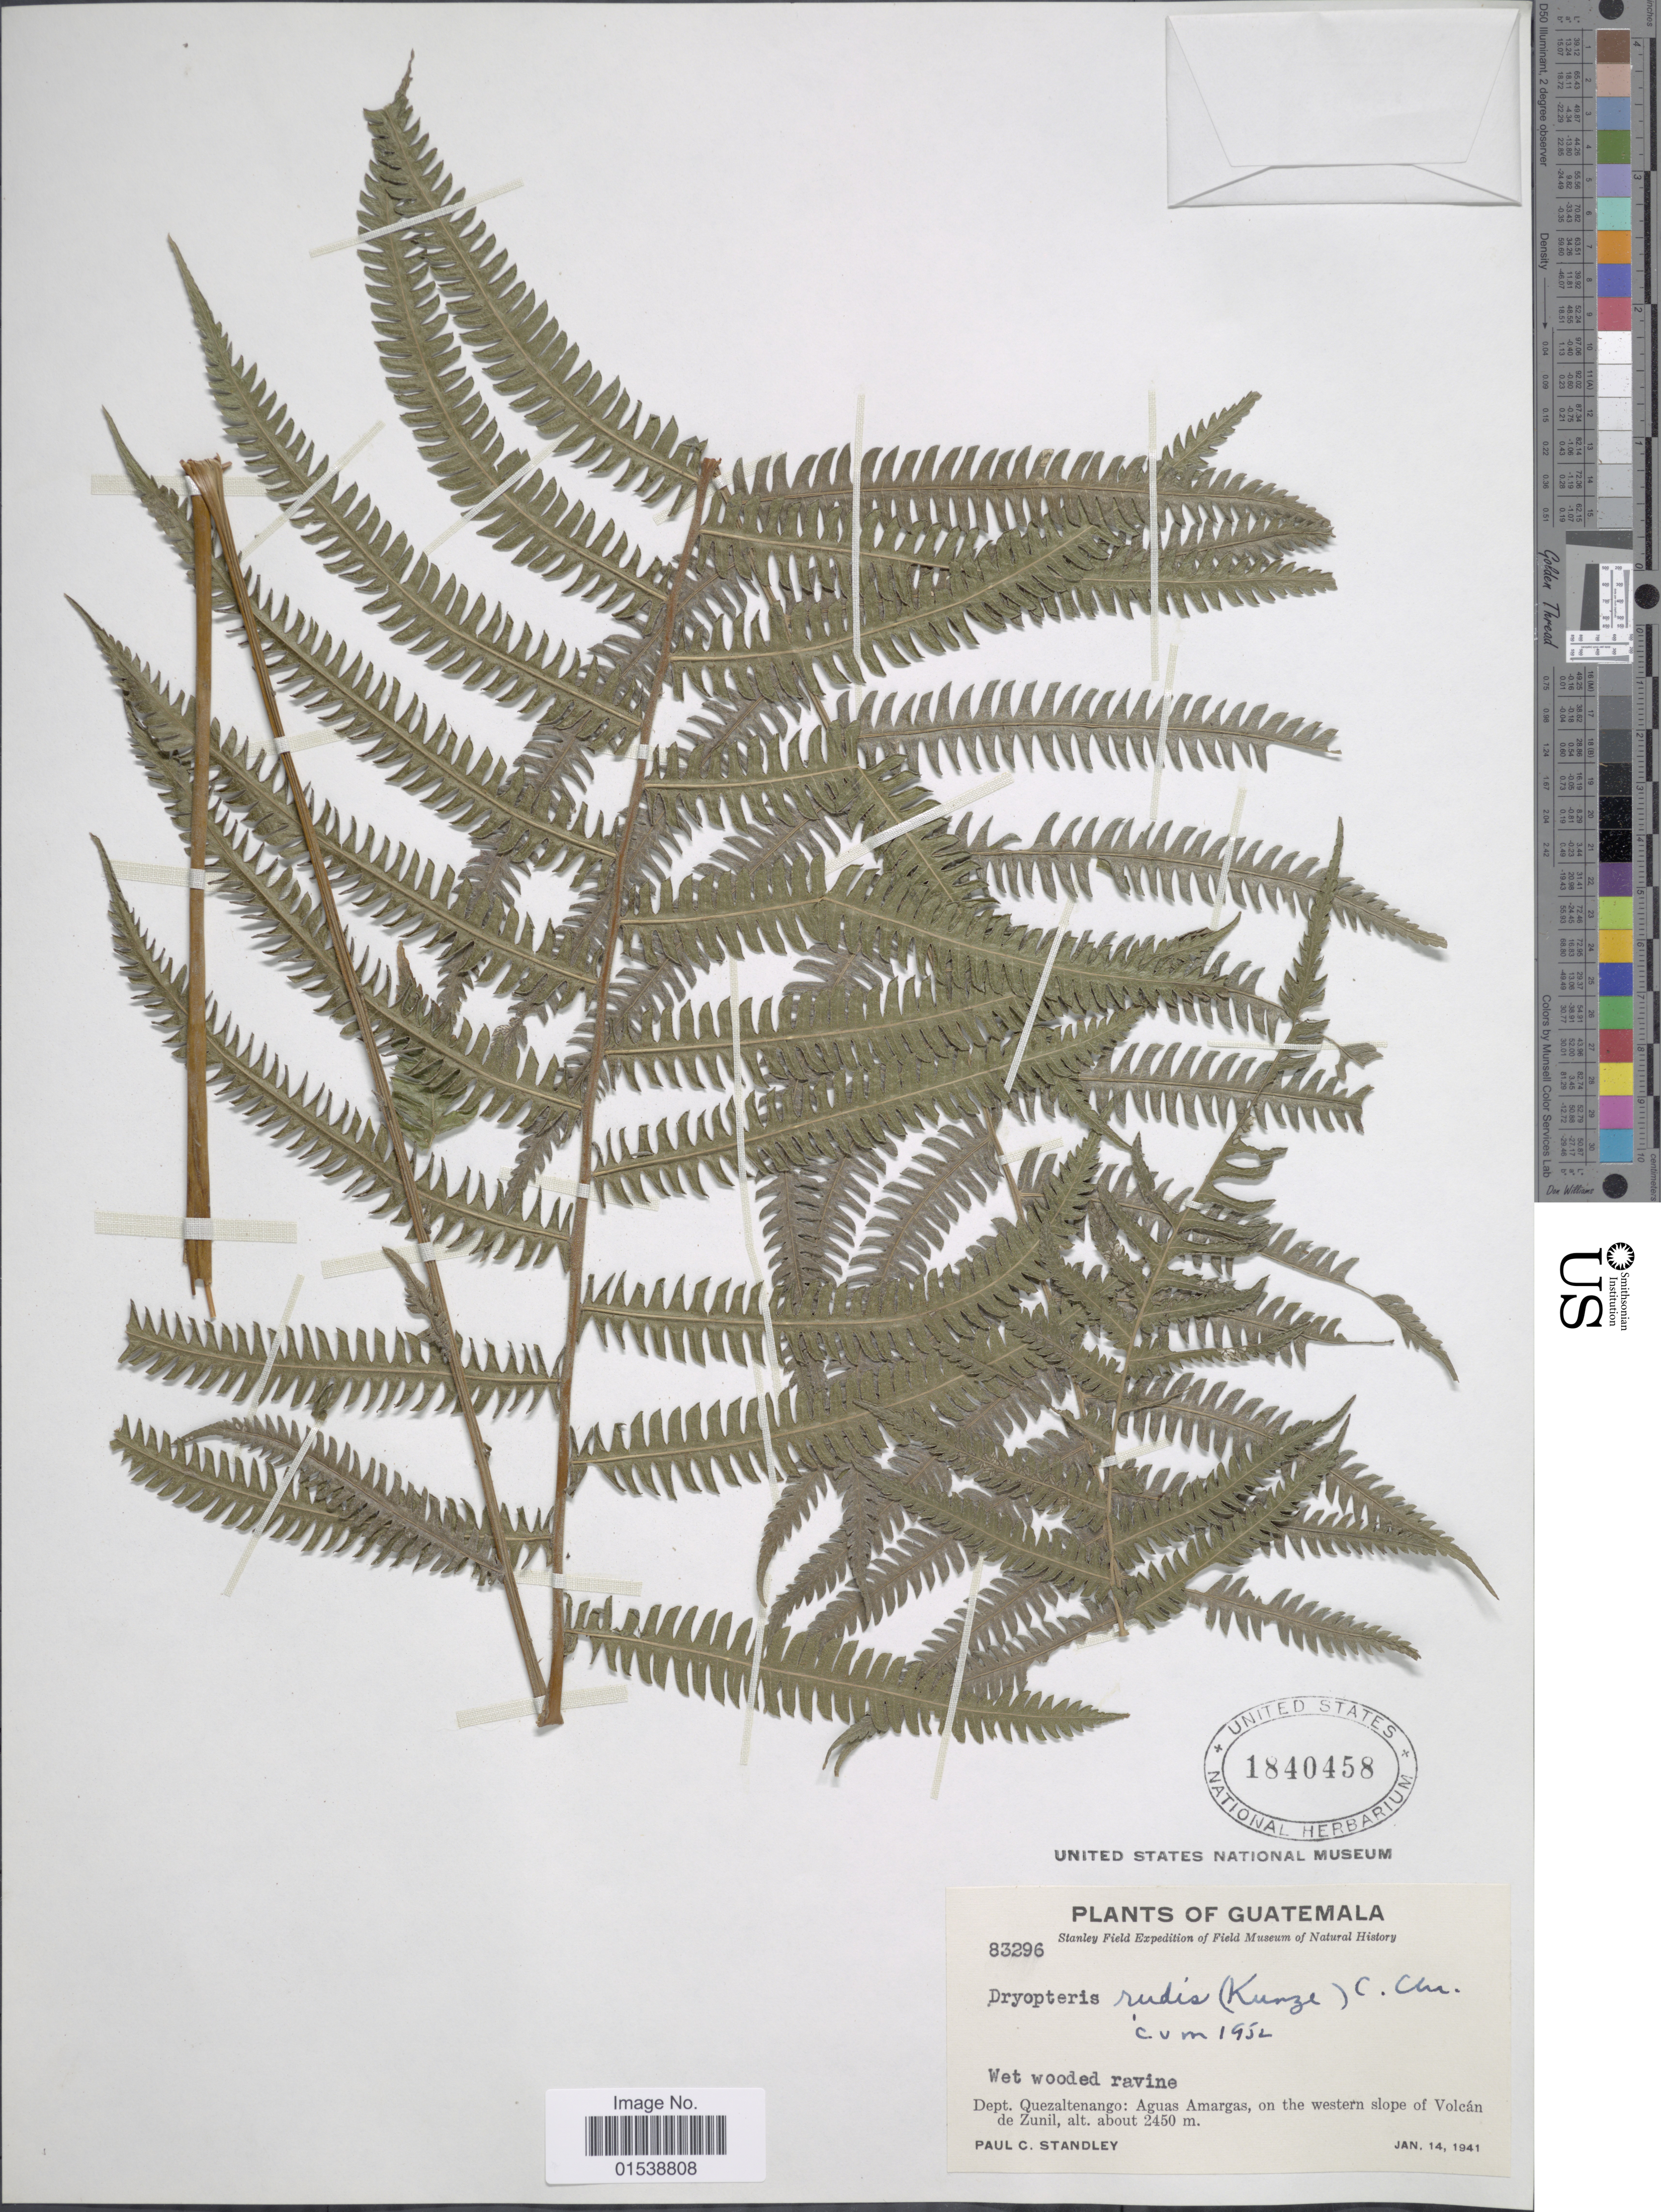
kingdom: Plantae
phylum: Tracheophyta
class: Polypodiopsida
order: Polypodiales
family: Thelypteridaceae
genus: Amauropelta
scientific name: Amauropelta rudis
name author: (Kunze) Pic. Serm.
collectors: P. C. Standley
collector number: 83296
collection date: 1941-11-14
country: Guatemala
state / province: Quetzaltenango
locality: Dept. Quezaltenango: Aguas Amargas, on the western slope of Volcan de Zunil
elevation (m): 2450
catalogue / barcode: US 1840458